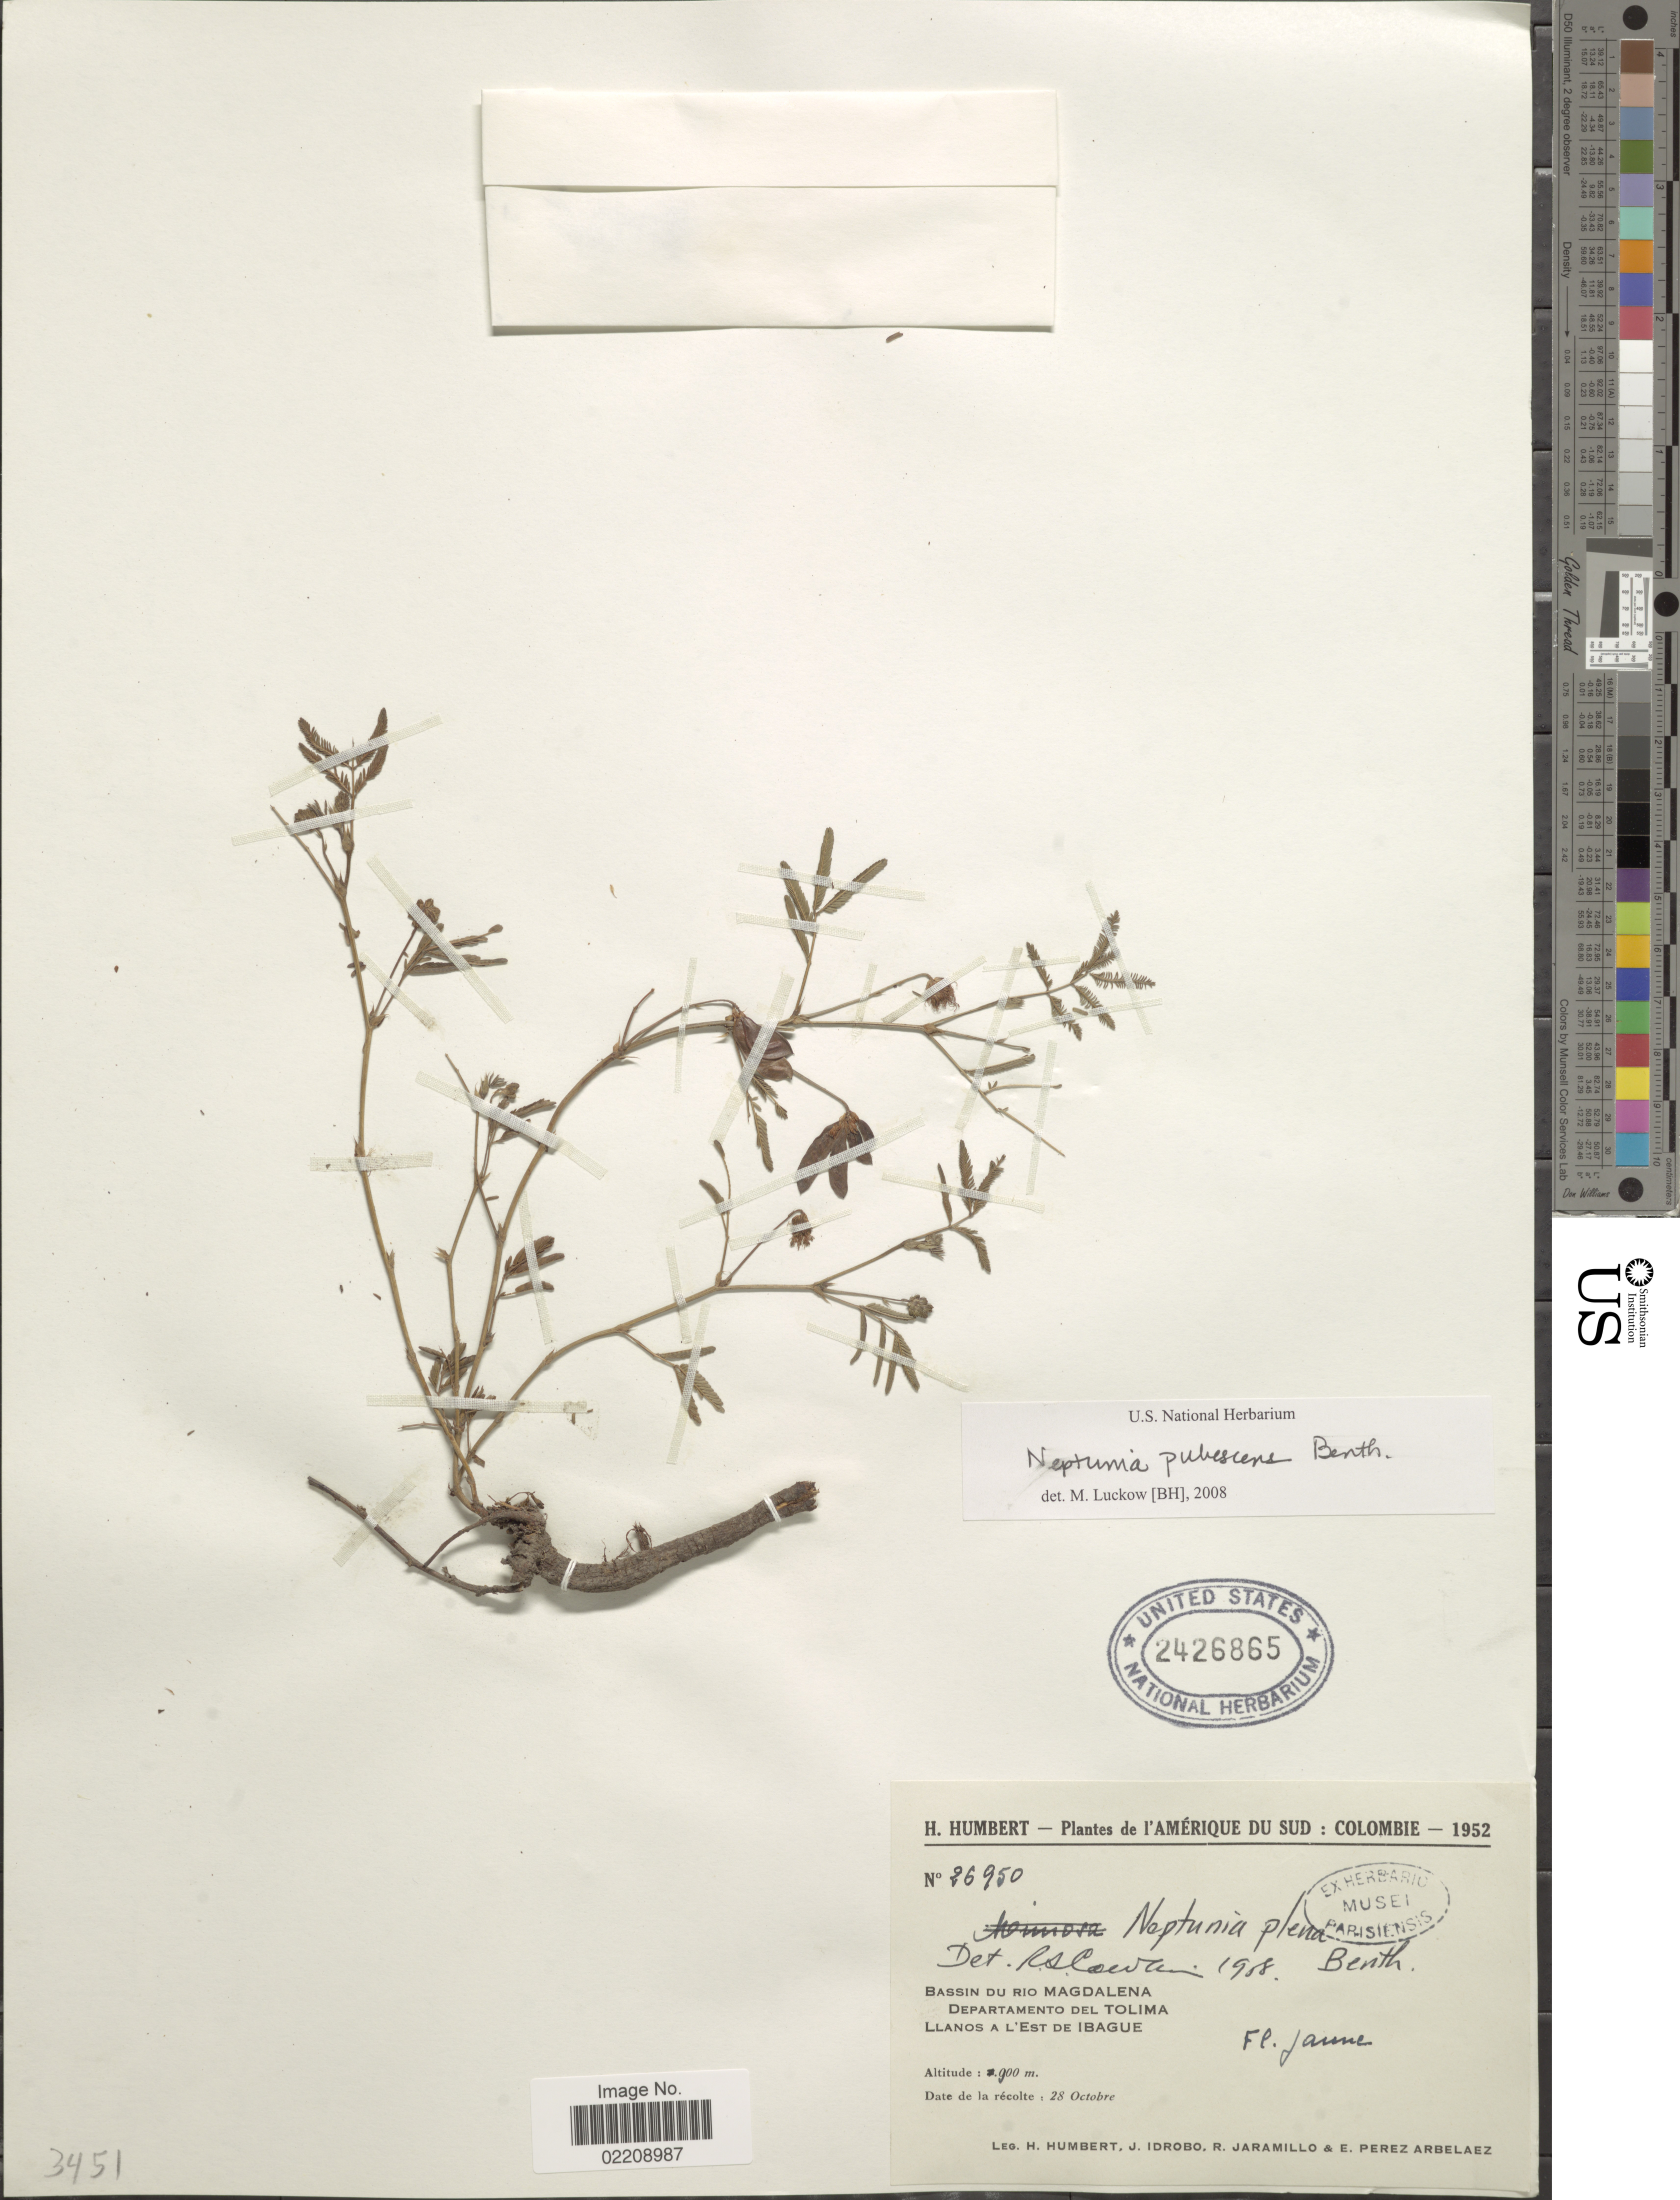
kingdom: Plantae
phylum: Tracheophyta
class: Magnoliopsida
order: Fabales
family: Fabaceae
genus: Neptunia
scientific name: Neptunia pubescens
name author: Benth.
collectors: H. Humbert, J. M. Idrobo, R. Jaramillo M. & E. Pérez Arbeláez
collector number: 26950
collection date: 1952-10-28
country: Colombia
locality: Bassin du Rio Magdalena, Departamento del Tolima, Llanos a l'Est de Ibague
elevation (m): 900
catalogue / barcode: US 2426865